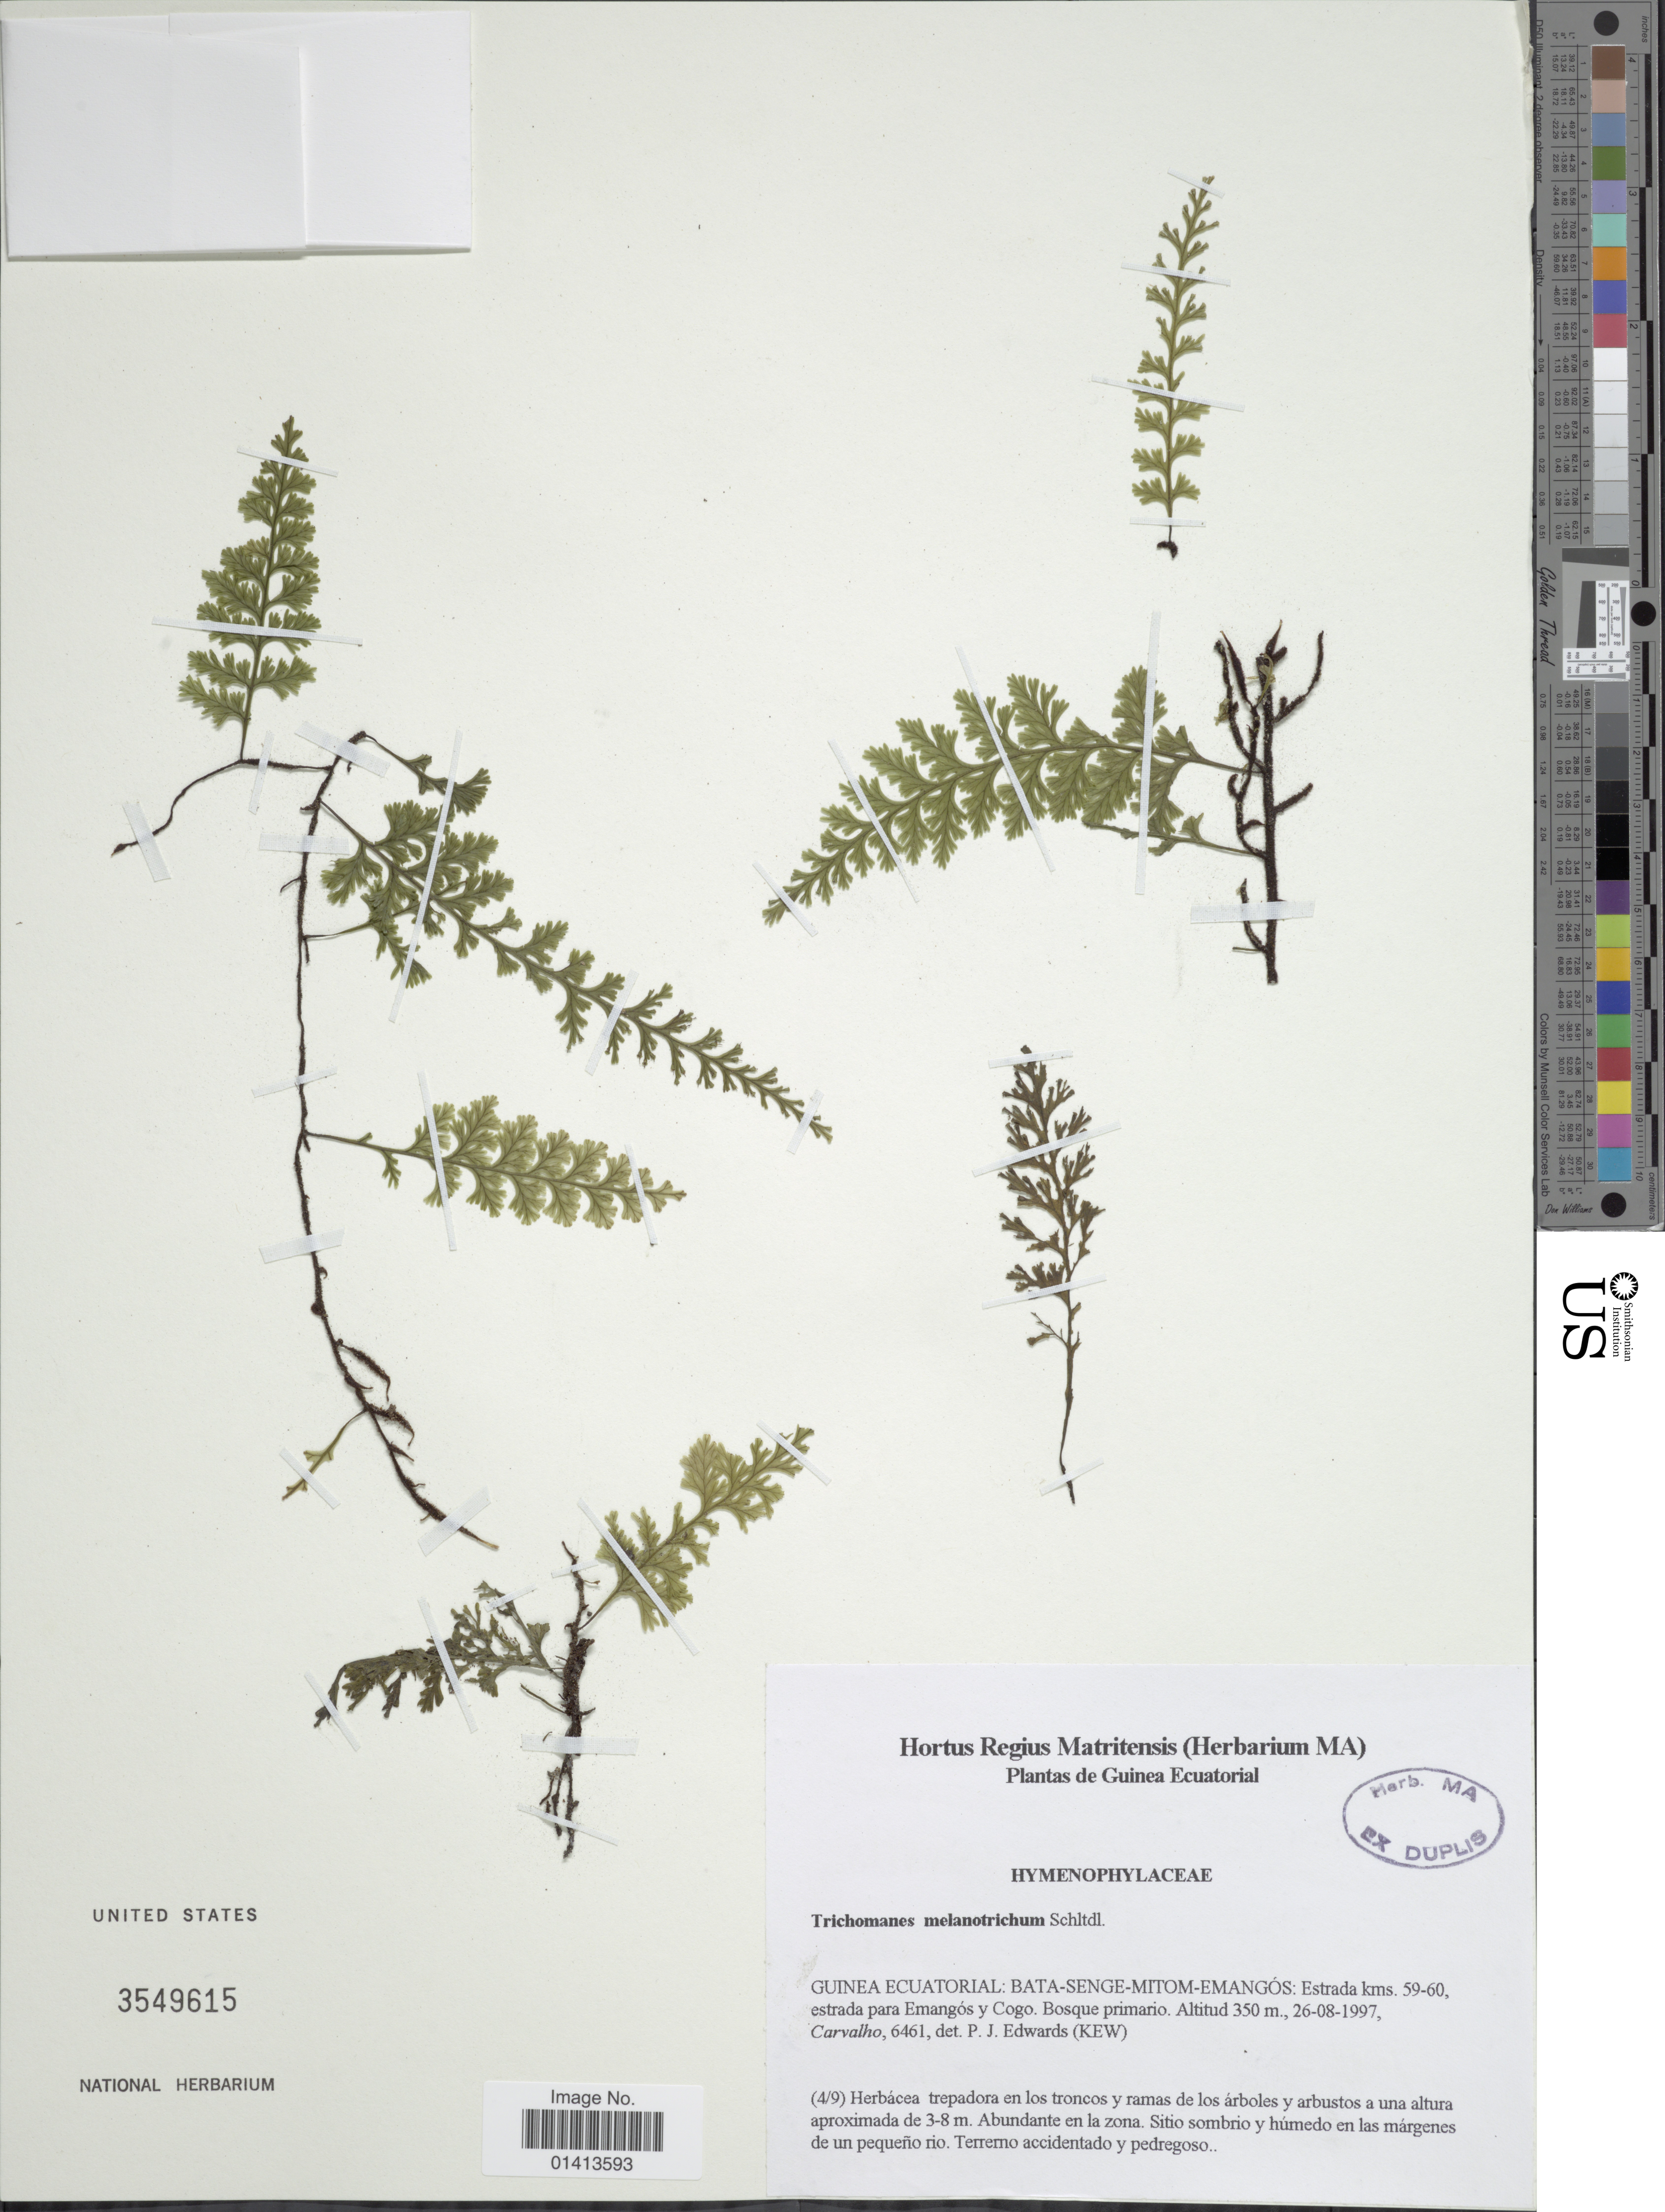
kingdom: Plantae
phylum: Tracheophyta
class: Polypodiopsida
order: Hymenophyllales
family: Hymenophyllaceae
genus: Crepidomanes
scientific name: Crepidomanes melanotrichum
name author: (Schltdl.) J.P. Roux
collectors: Carvalho, --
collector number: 6461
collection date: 1997-08-26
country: Equatorial Guinea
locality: Bata-Senge-Miton-Emangós: Estrada kms. 59-60 estrada para Emangós y Cogo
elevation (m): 350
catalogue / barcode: US 3549615